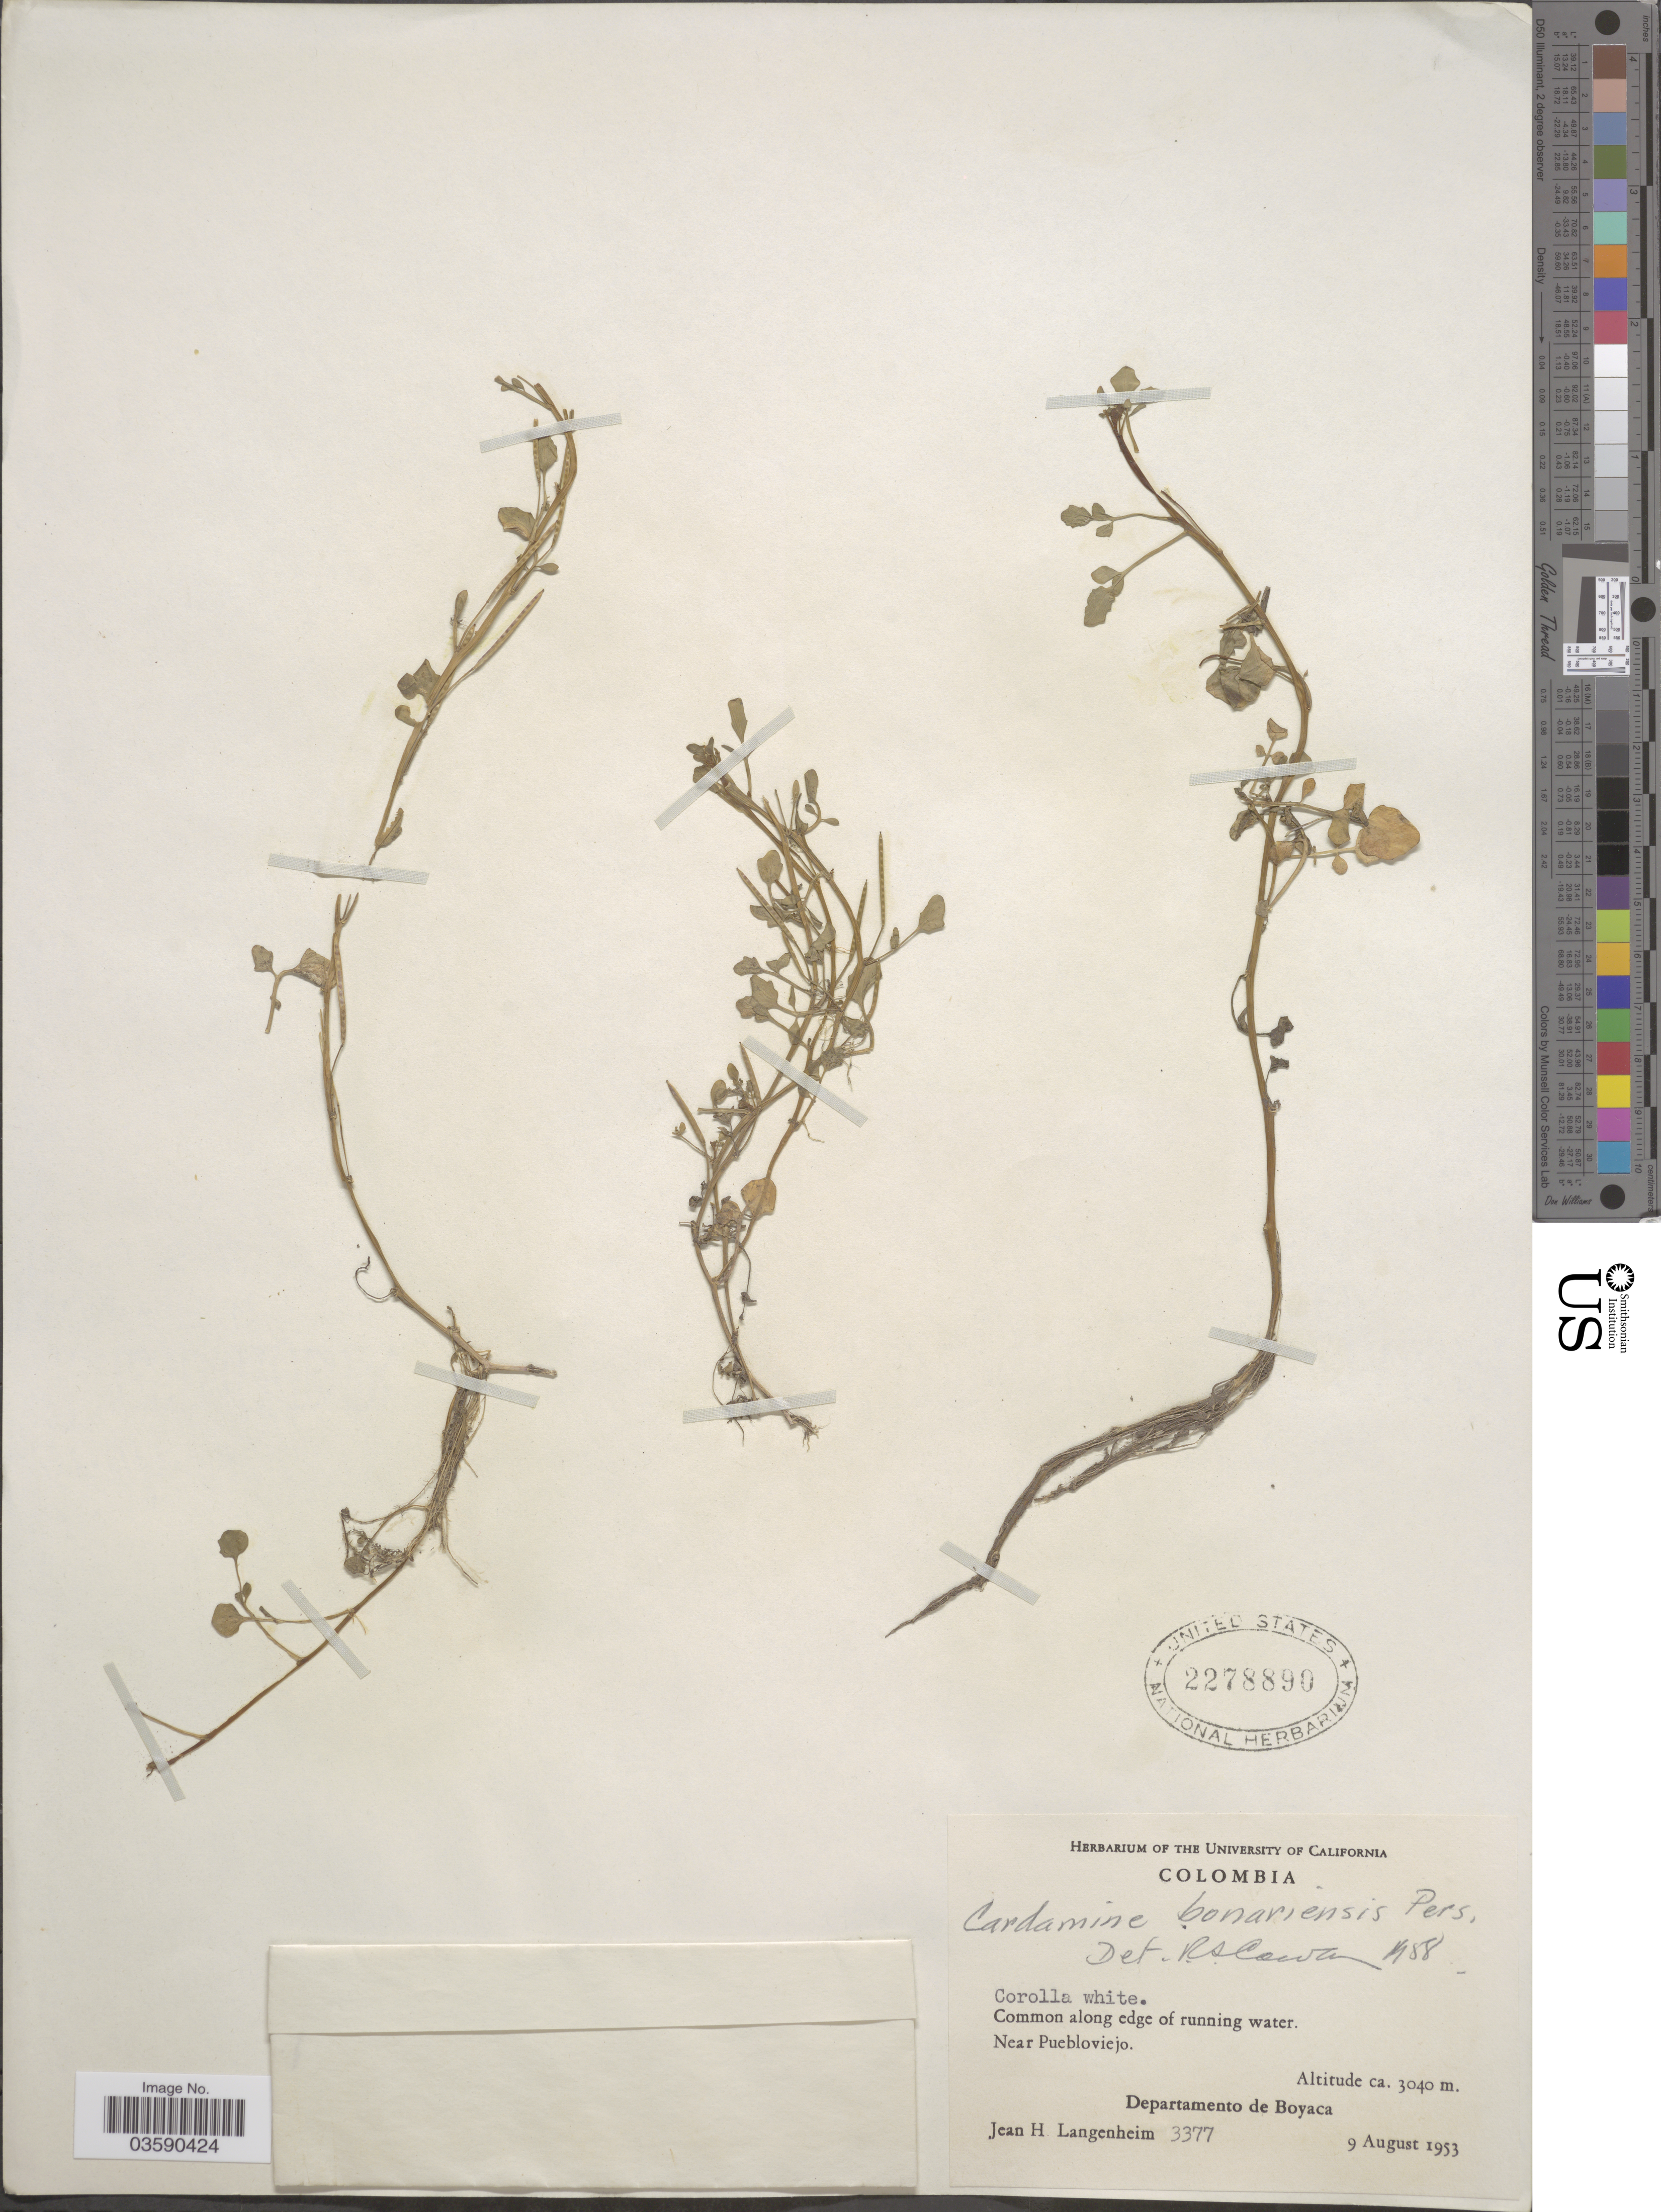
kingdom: Plantae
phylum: Tracheophyta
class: Magnoliopsida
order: Brassicales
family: Brassicaceae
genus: Cardamine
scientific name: Cardamine bonariensis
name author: Pers.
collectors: J. H. Langenheim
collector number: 3377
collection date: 1953-08-09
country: Colombia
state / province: Boyacá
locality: Near Puebloviejo. Departamento de Boyaca.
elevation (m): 3040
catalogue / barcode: US 2278890